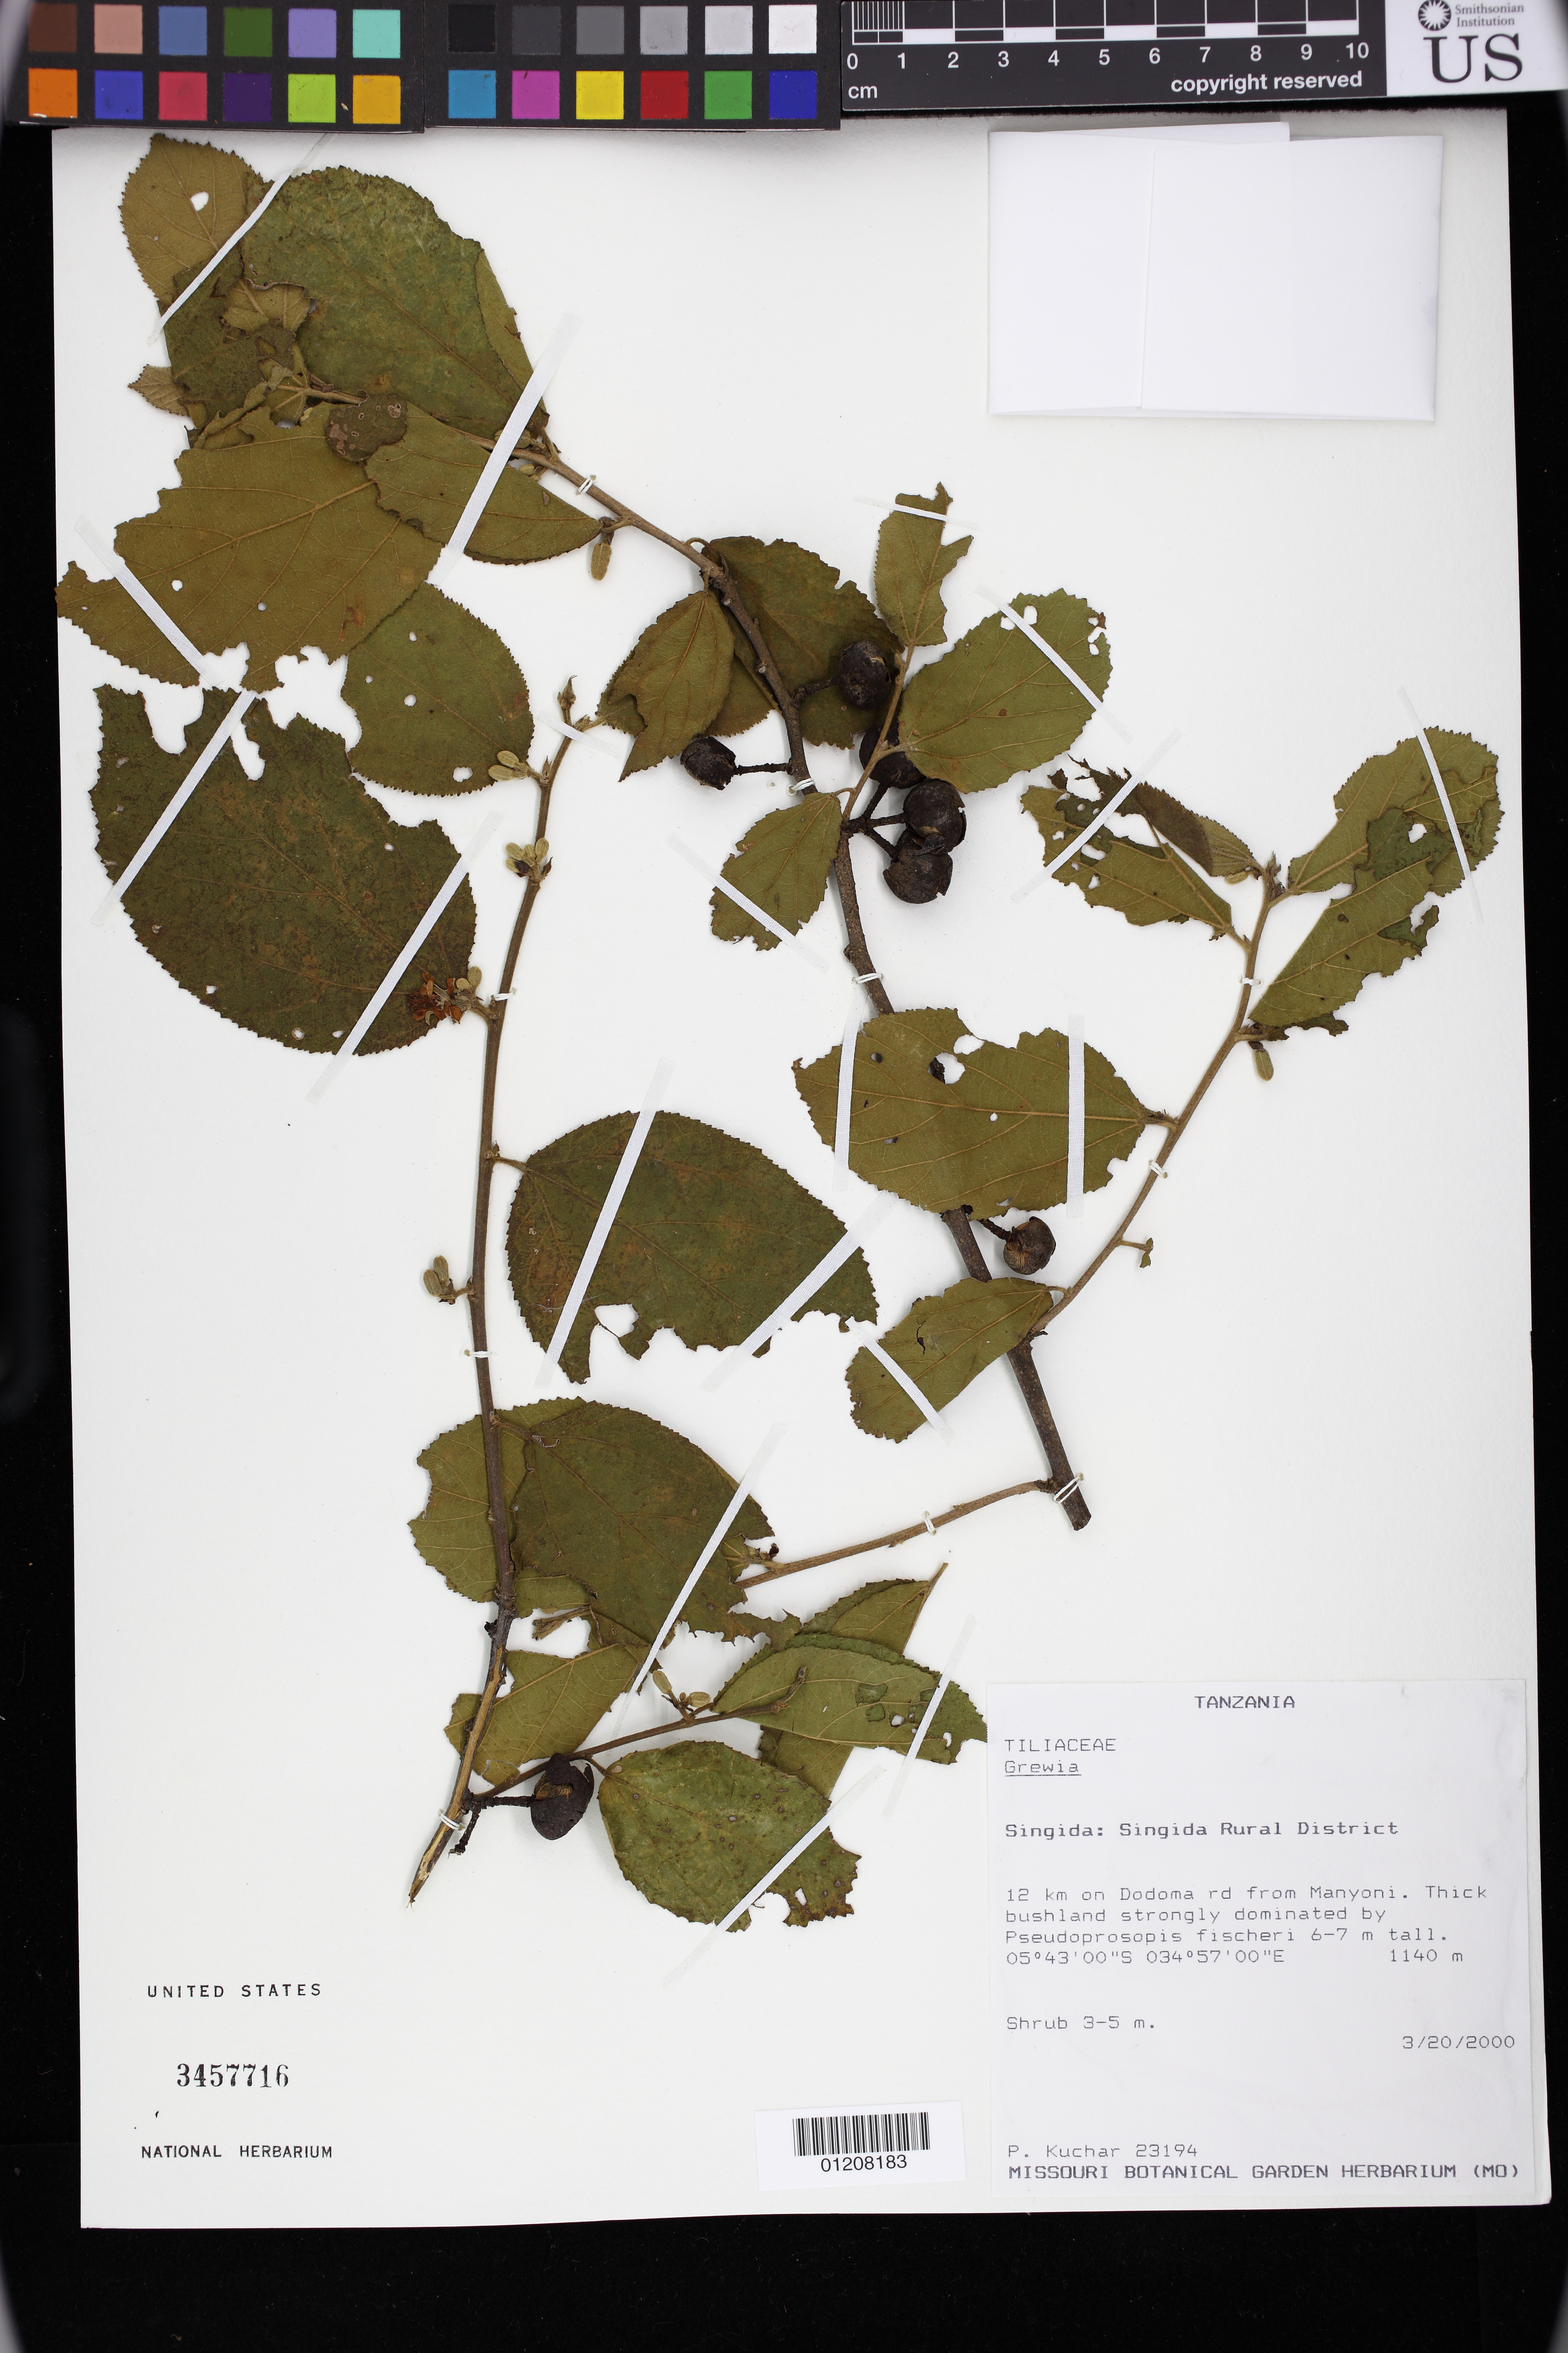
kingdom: Plantae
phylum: Tracheophyta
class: Magnoliopsida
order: Malvales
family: Malvaceae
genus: Grewia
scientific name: Grewia sp.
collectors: P. Kuchar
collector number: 23194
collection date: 2000-03-20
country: Tanzania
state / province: Singida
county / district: Singida Rural District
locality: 12 km on Dodoma rd from Manyoni. Thick bushland strongly dominated by Pseudoprosopis fischeri 6-7 m tall.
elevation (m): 1140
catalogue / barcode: US 3457716